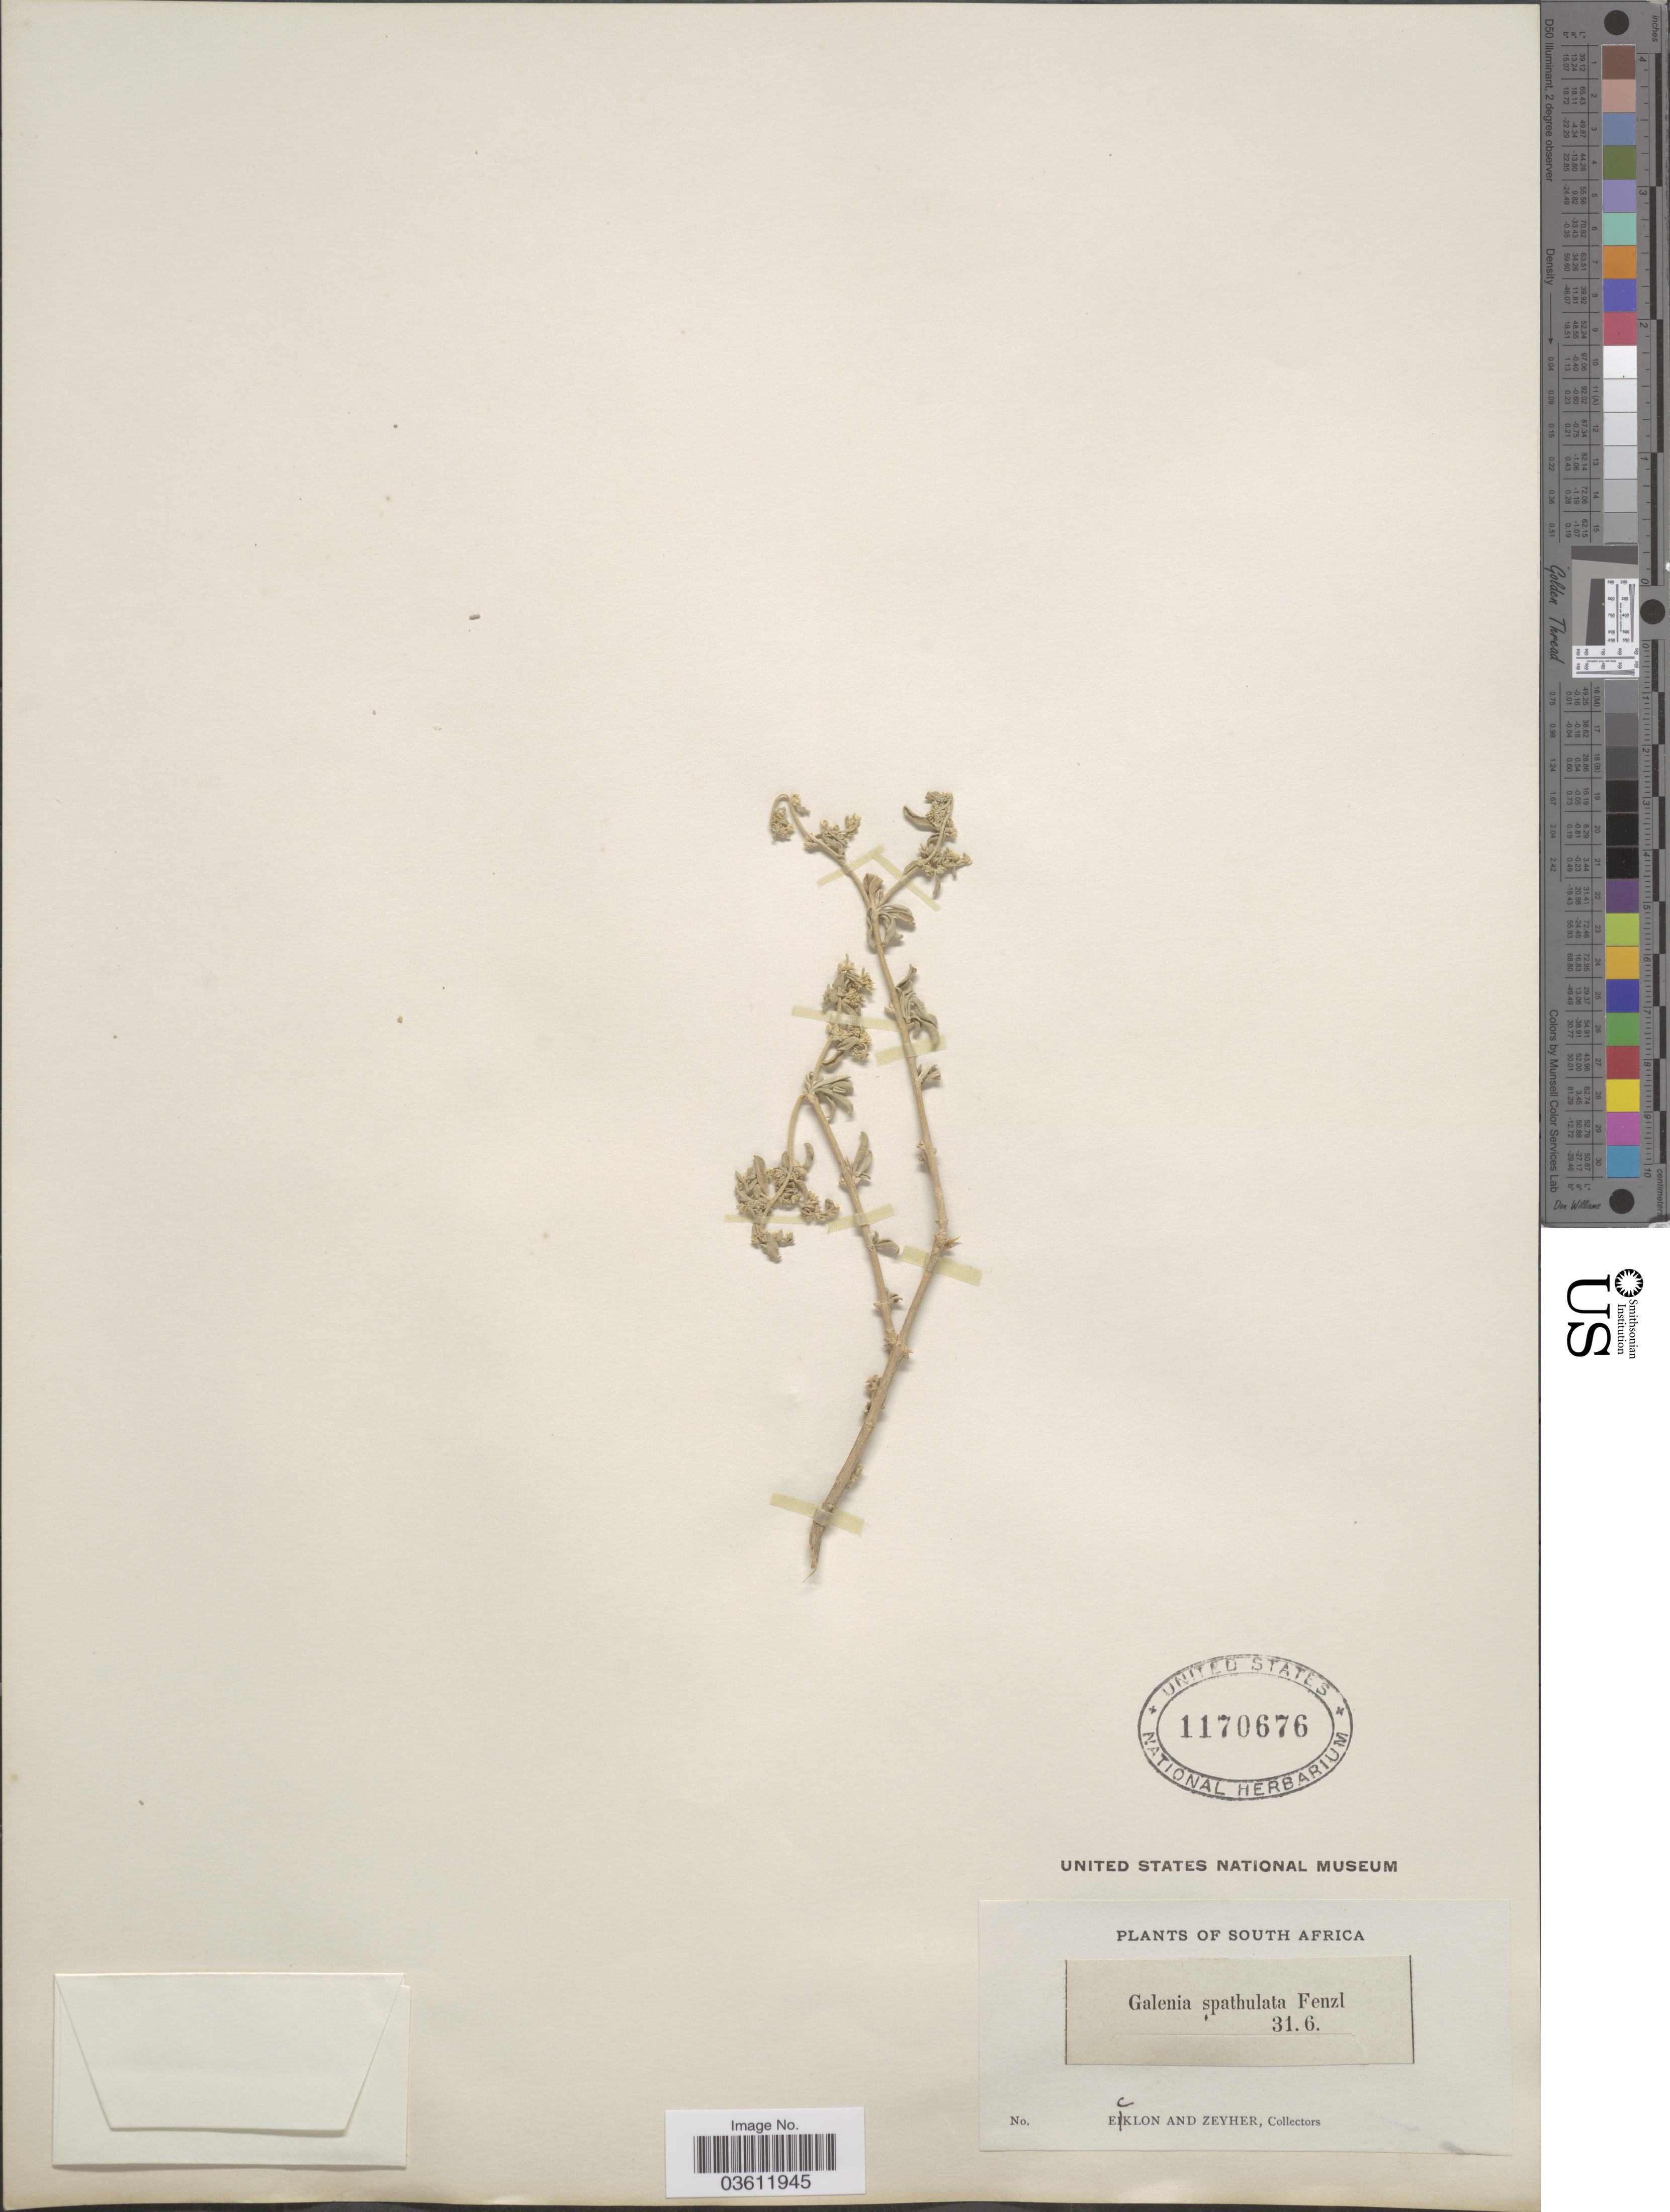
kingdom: Plantae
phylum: Tracheophyta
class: Magnoliopsida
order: Caryophyllales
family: Aizoaceae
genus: Aizoon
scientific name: Aizoon pubescens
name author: Eckl. & Zeyh.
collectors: -. Ecklon & -. Zeyher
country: South Africa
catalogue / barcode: US 1170676